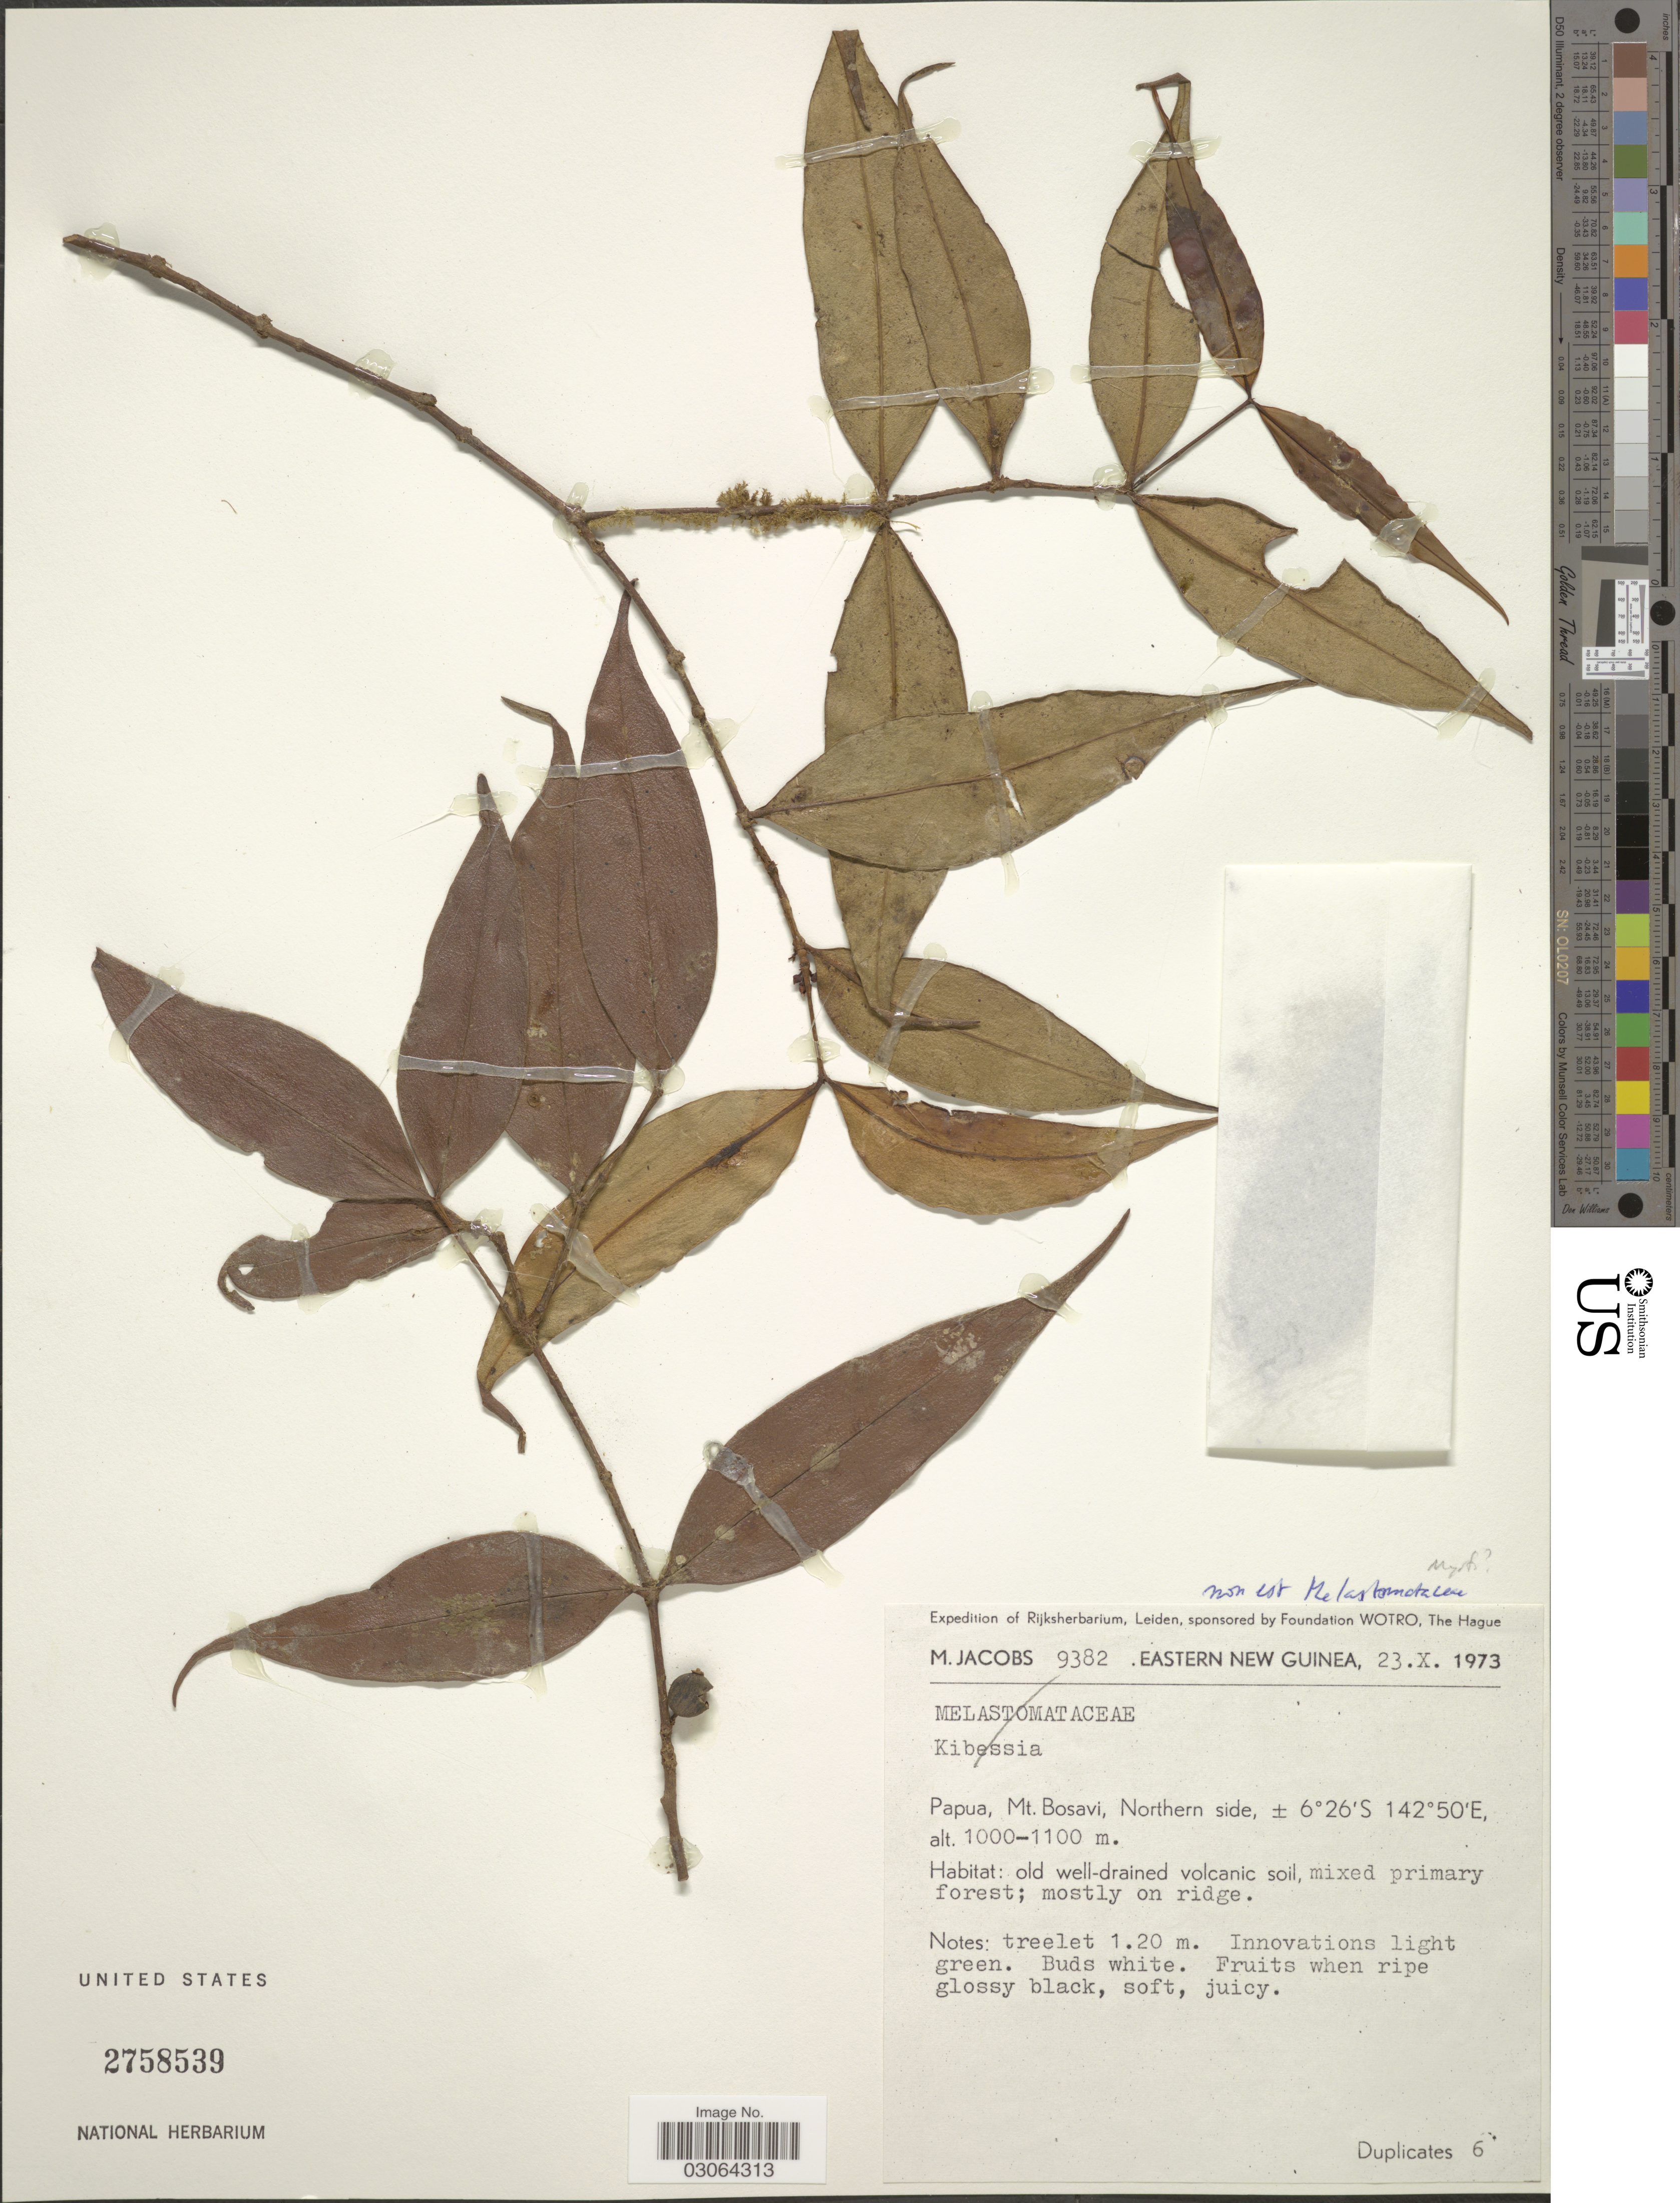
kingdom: Plantae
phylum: Tracheophyta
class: Magnoliopsida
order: Myrtales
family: Melastomataceae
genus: Memecylon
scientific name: Memecylon hepaticum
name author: Blume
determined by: Katik, P.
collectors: M. Jacobs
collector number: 9382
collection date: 1973-10-23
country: Papua New Guinea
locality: Eastern New Guinea, Papua, Mt. Bosavi, Northern side.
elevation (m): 1000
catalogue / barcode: US 2758539